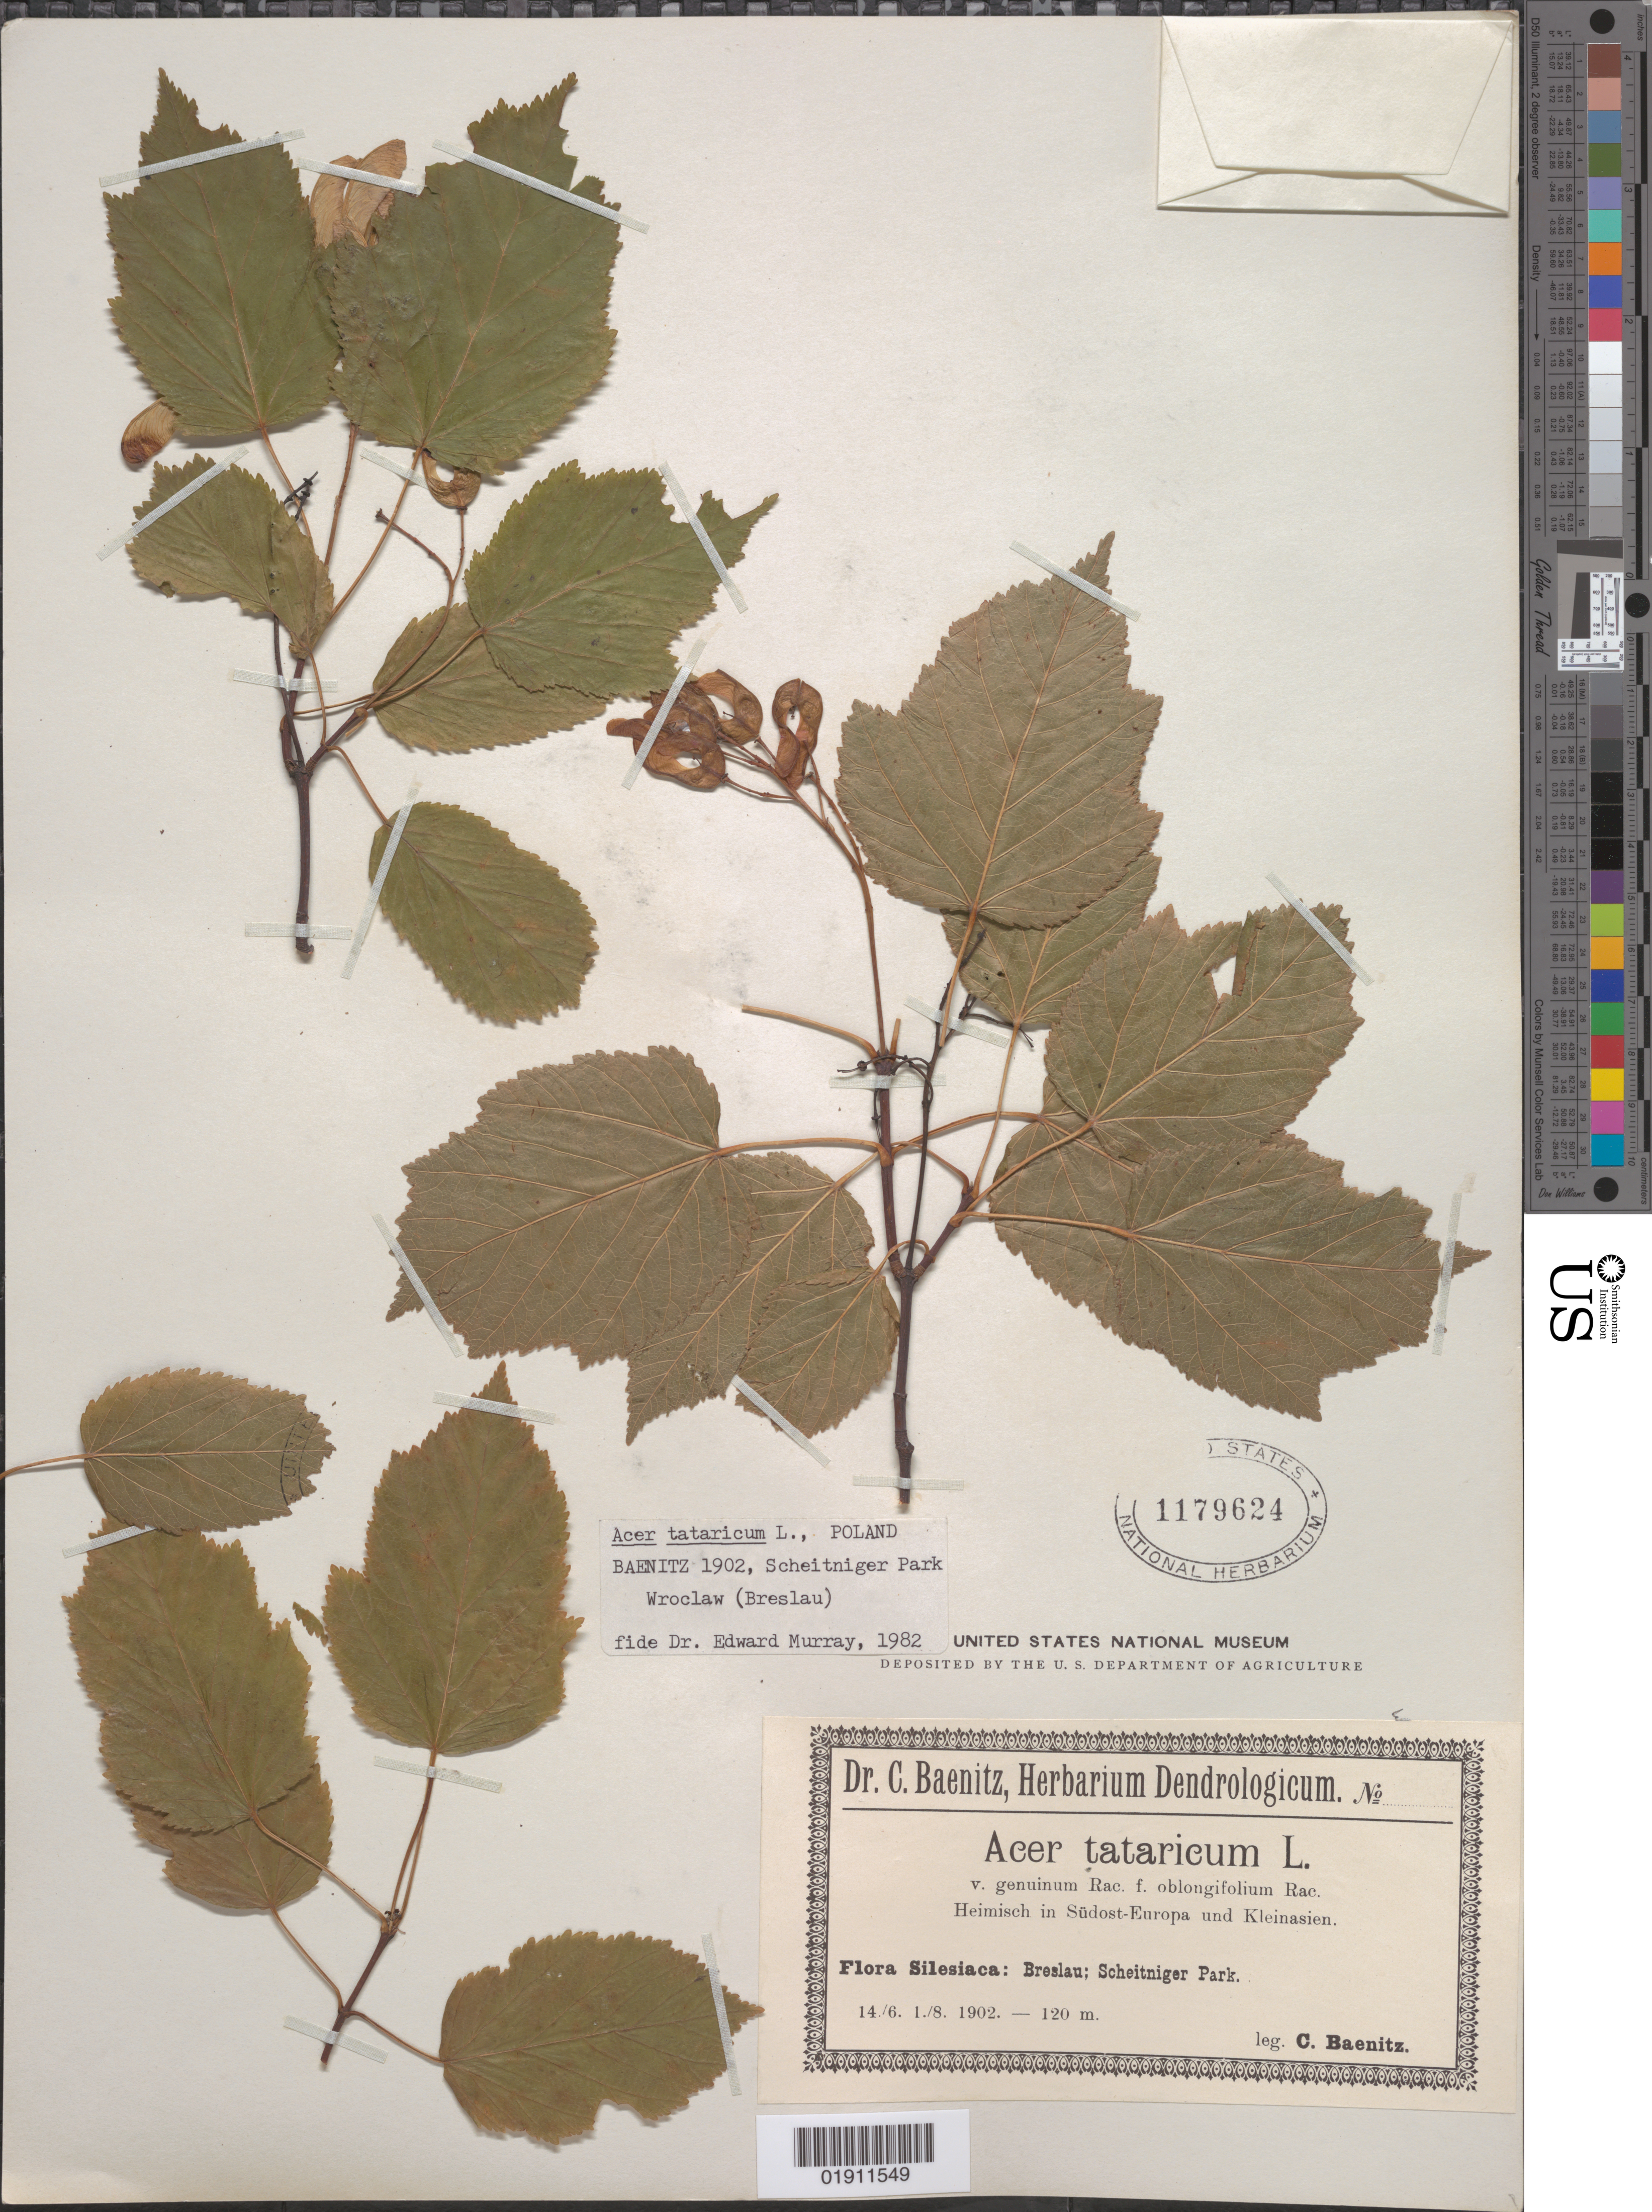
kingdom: Plantae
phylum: Tracheophyta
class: Magnoliopsida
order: Sapindales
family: Sapindaceae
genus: Acer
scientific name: Acer tataricum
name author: L.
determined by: Murray, Edward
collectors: C. G. Baenitz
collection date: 1902-06-14,1902-08-01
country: Poland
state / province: Dolnoslaskie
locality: Breslau [Wrocław], Scheitniger Park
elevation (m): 120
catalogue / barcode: US 1179624